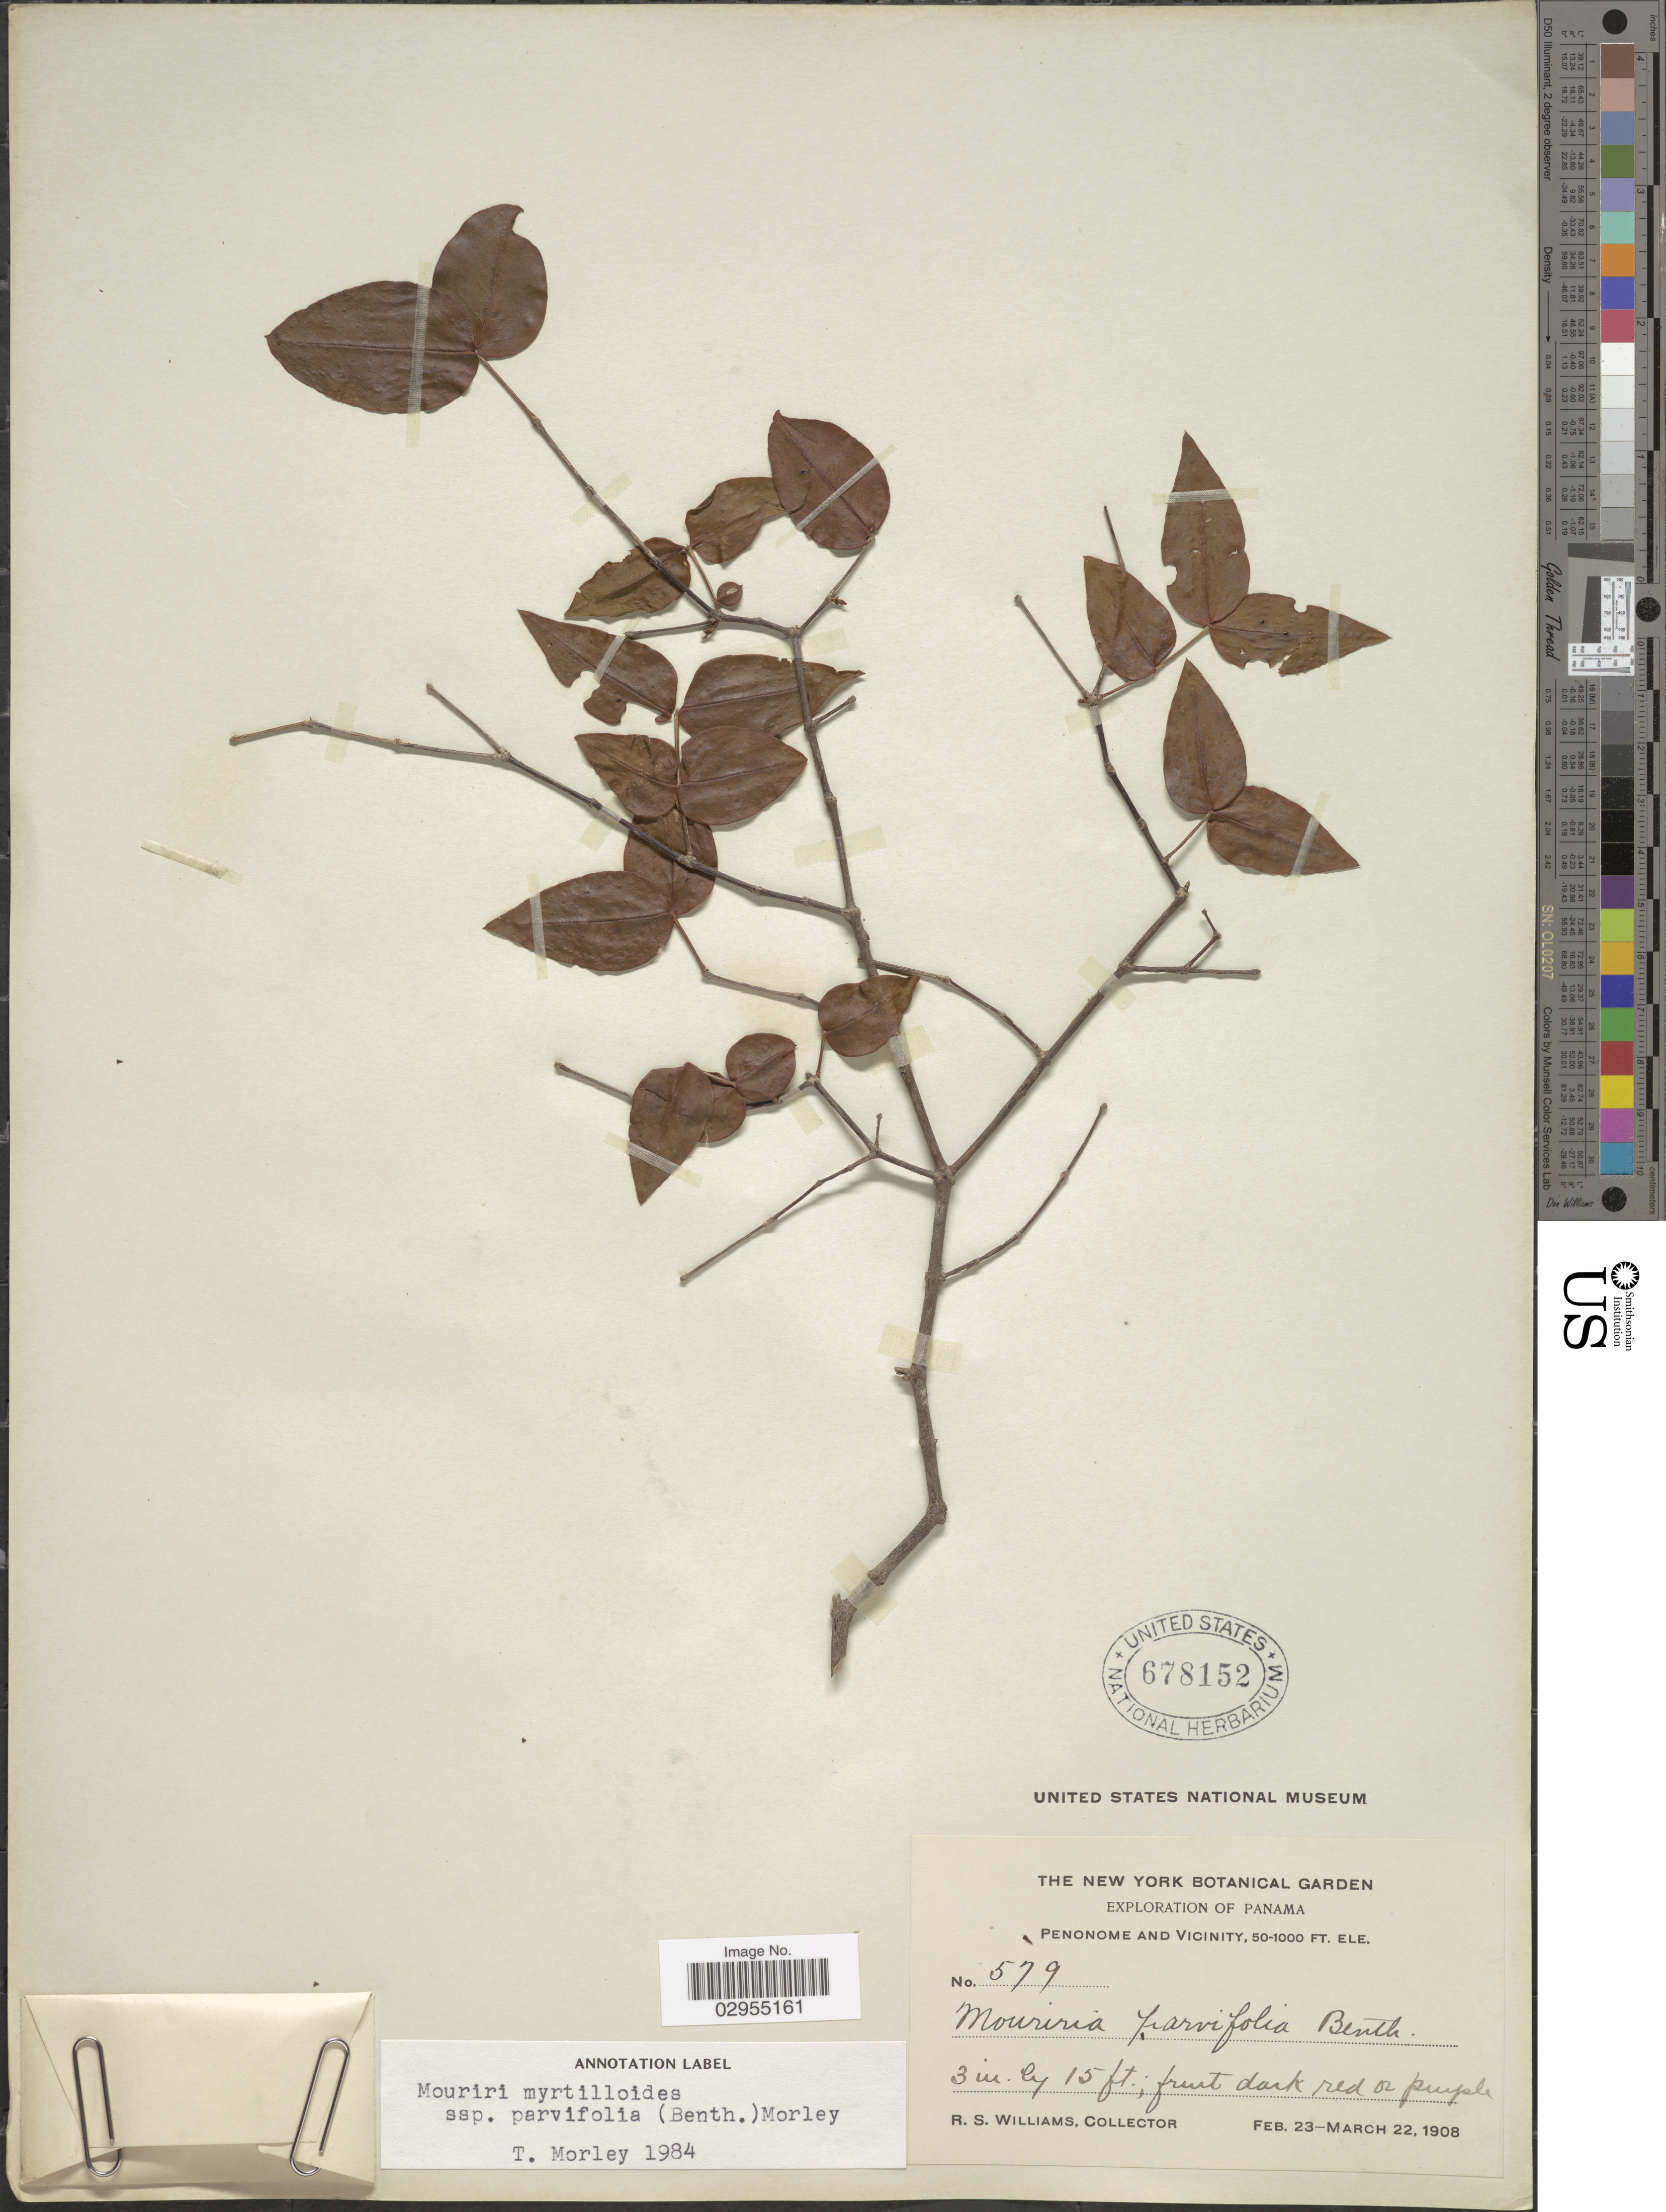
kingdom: Plantae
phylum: Tracheophyta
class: Magnoliopsida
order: Myrtales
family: Melastomataceae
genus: Mouriri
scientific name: Mouriri parvifolia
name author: Benth.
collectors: R. S. Williams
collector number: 579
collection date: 1908-02-23/1908-03-22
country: Panama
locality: Penonome and Vicinity.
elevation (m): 15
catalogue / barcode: US 678152